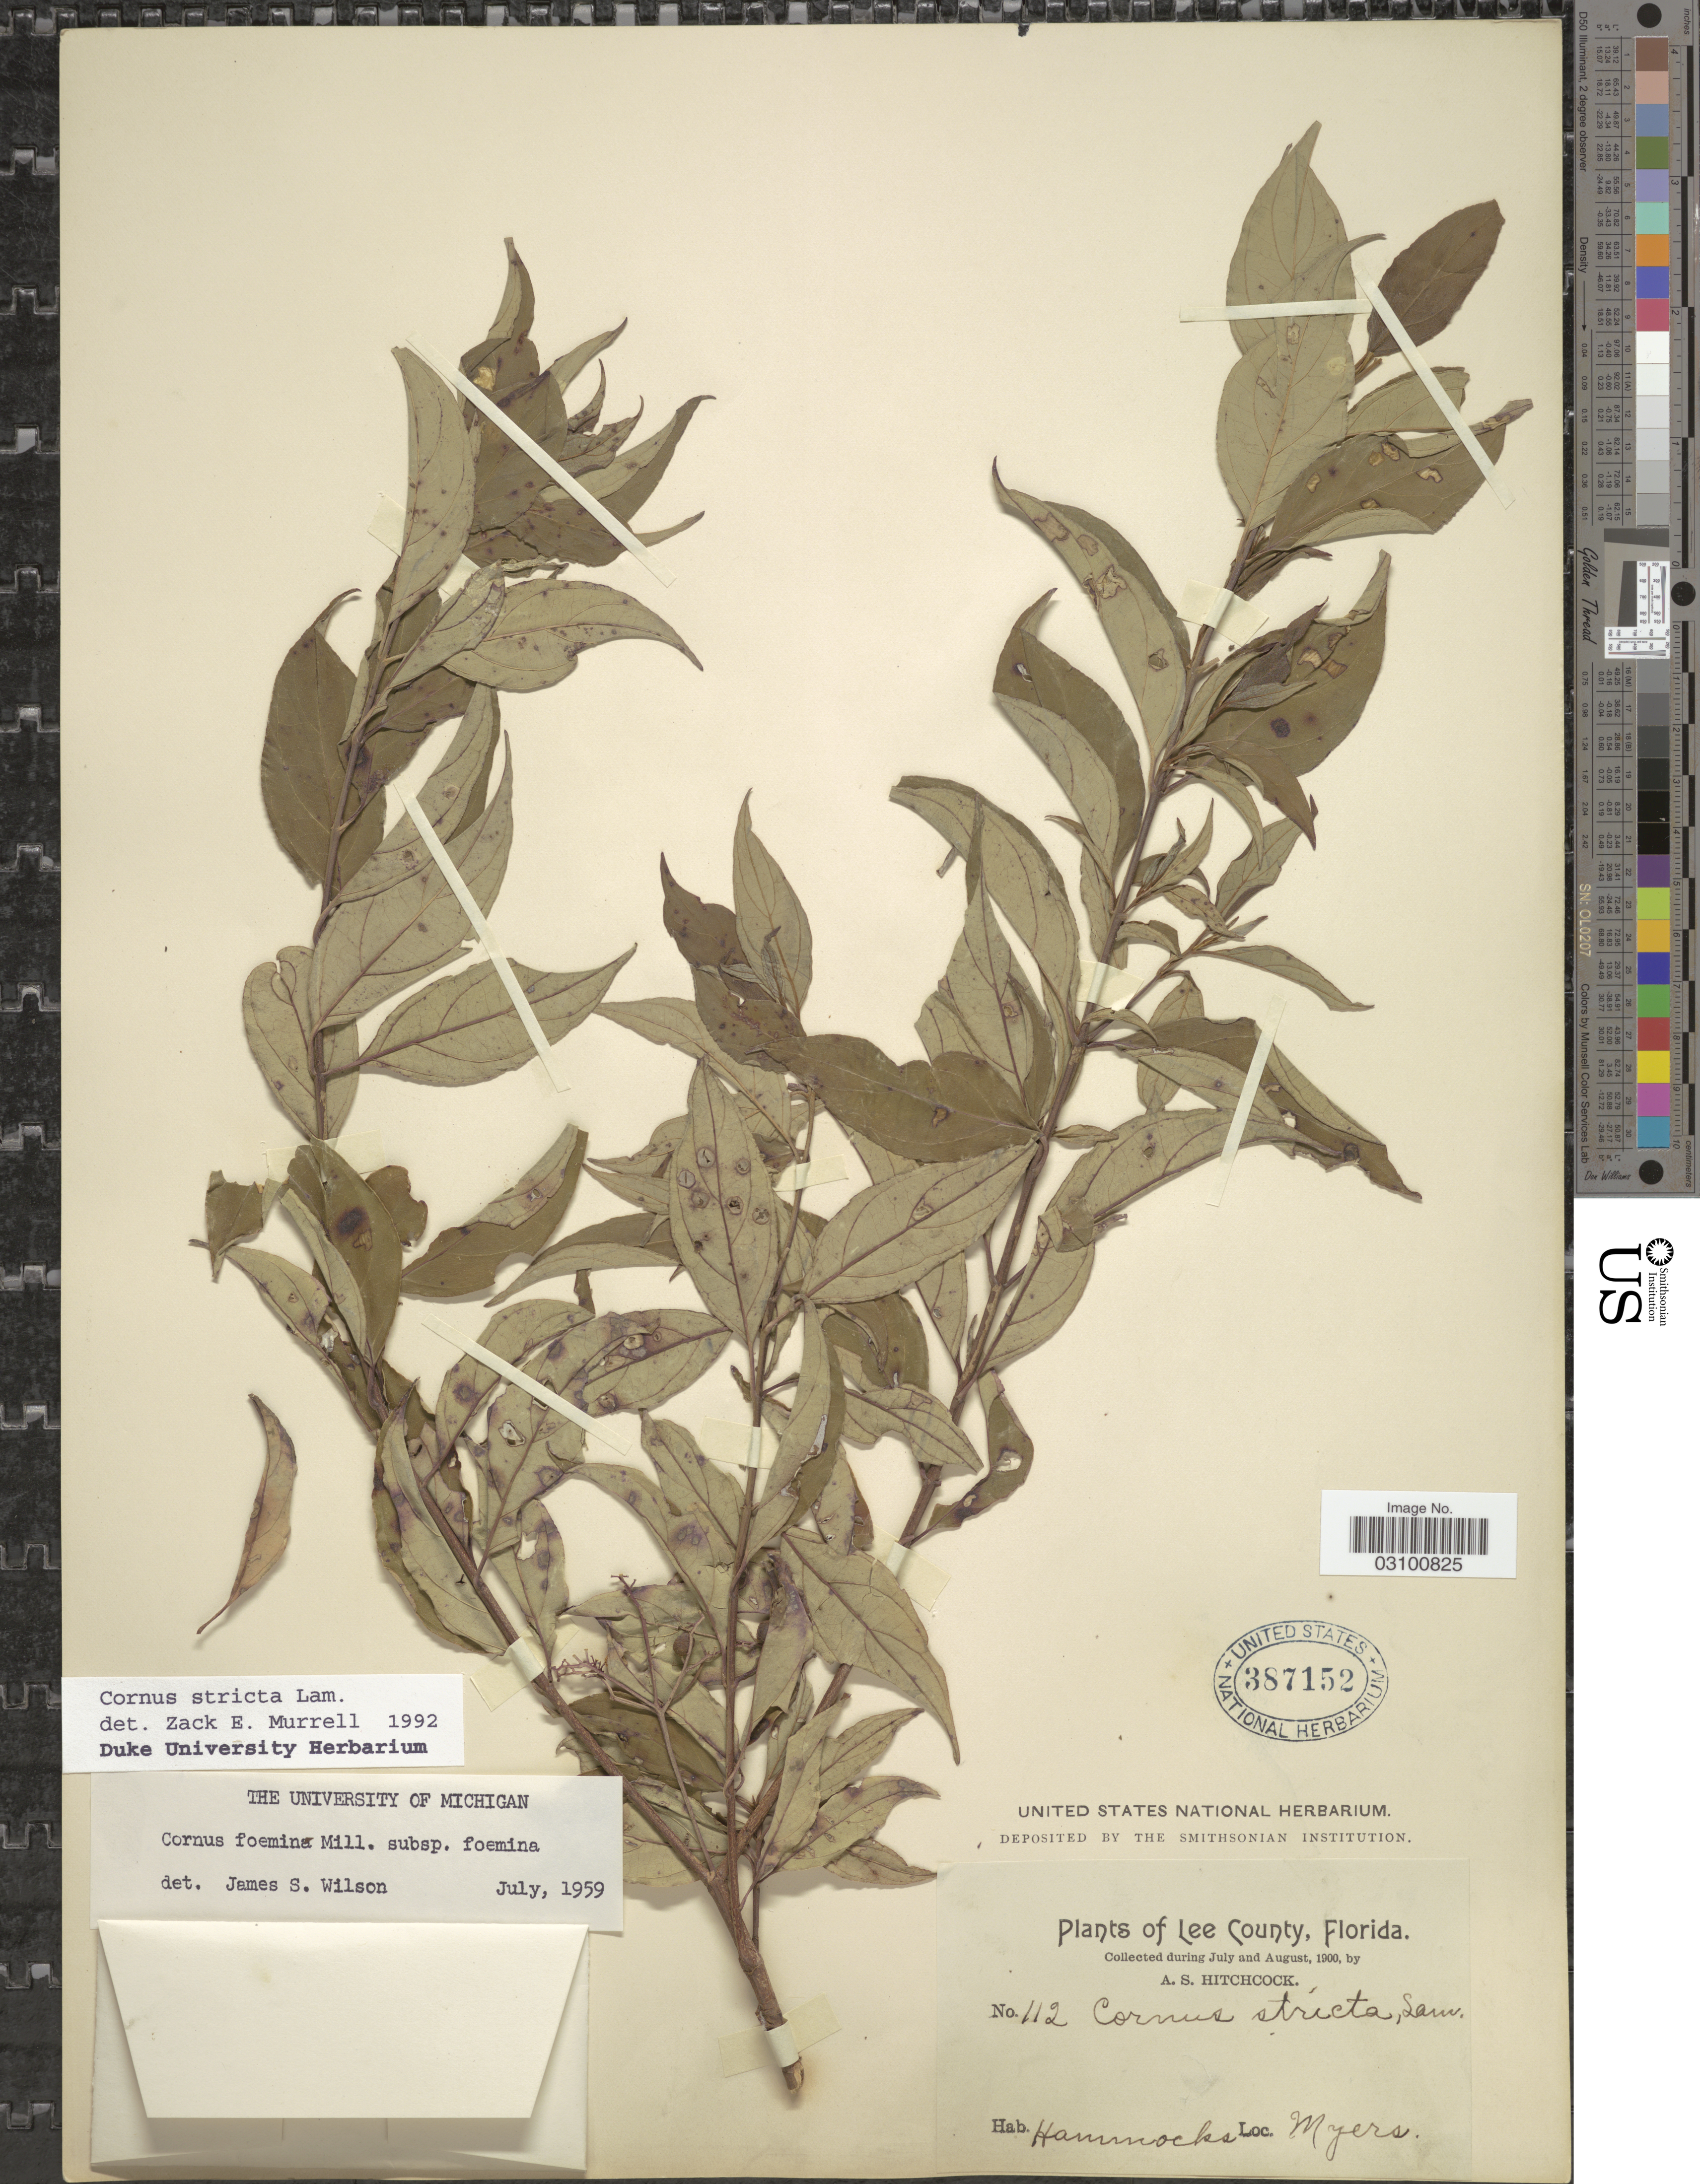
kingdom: Plantae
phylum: Tracheophyta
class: Magnoliopsida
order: Cornales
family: Cornaceae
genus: Cornus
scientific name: Cornus stricta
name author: Lam.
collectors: A. S. Hitchcock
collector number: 112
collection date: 1900-07/1900-08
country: United States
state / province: Florida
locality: Lee County. Hammocks. Myers.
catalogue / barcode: US 387152